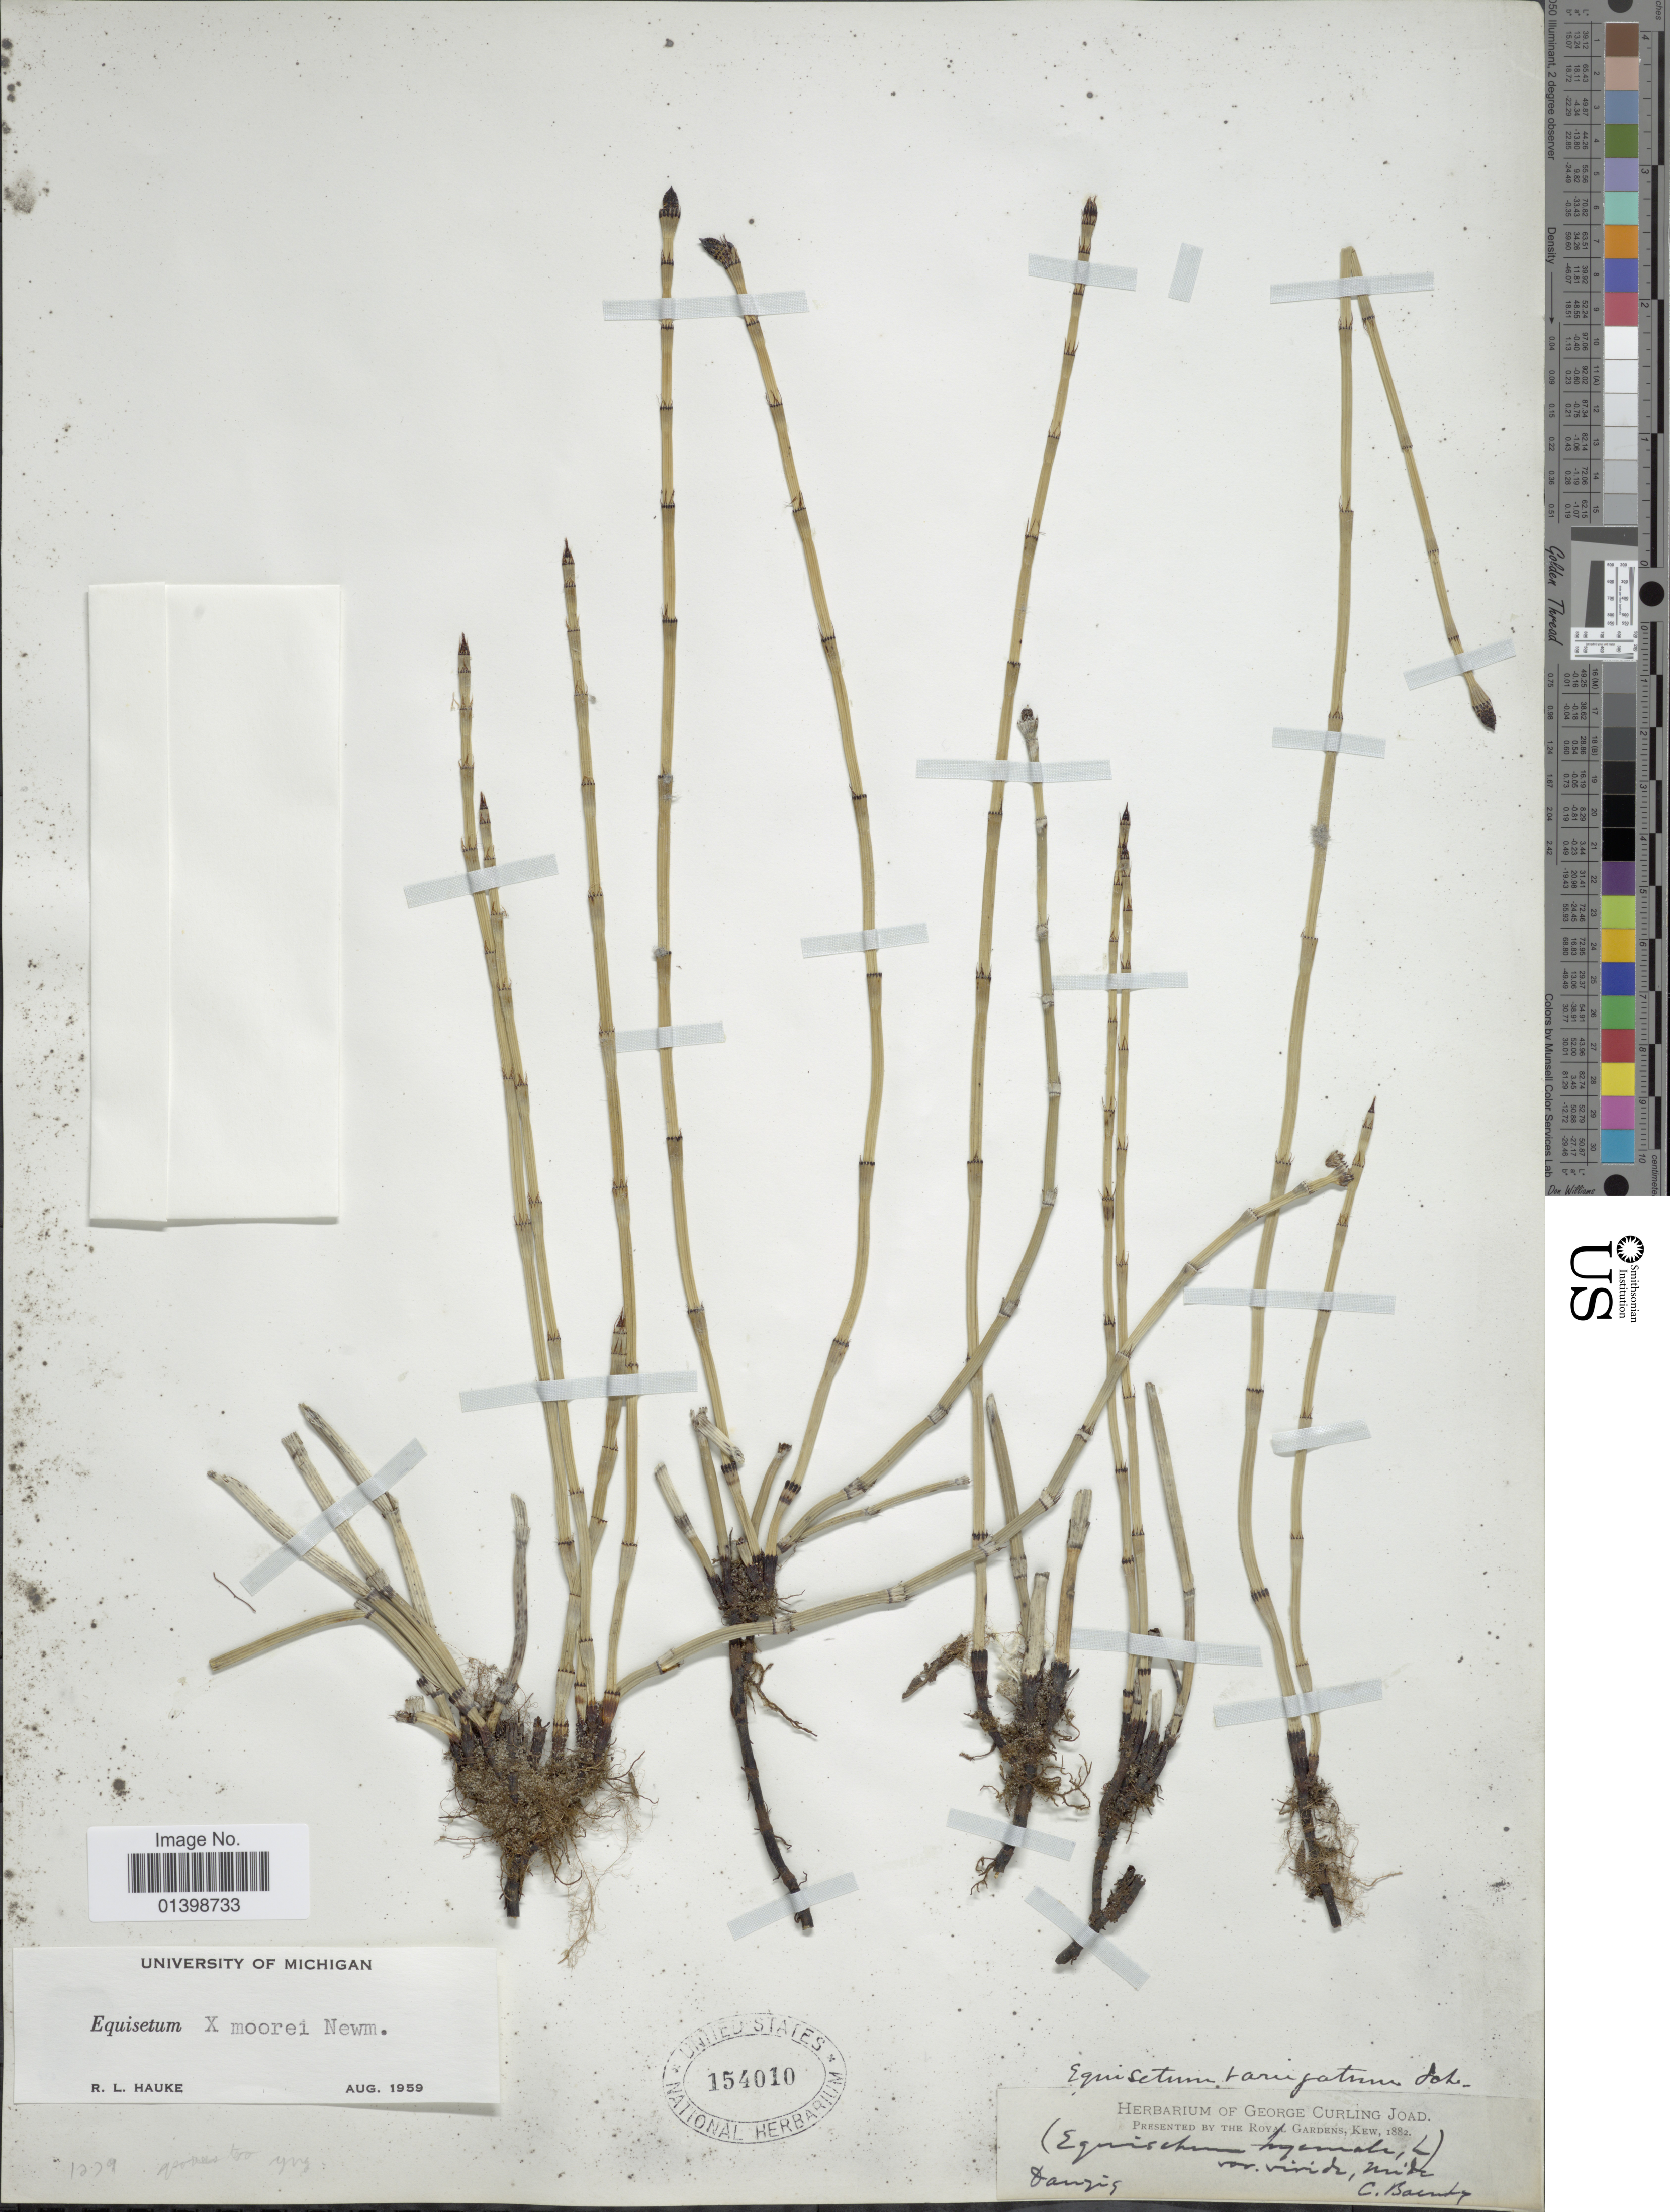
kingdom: Plantae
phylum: Tracheophyta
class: Polypodiopsida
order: Equisetales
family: Equisetaceae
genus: Equisetum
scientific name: Equisetum moorei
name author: Newman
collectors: C. G. Baenitz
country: Poland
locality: Danzig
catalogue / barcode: US 154010